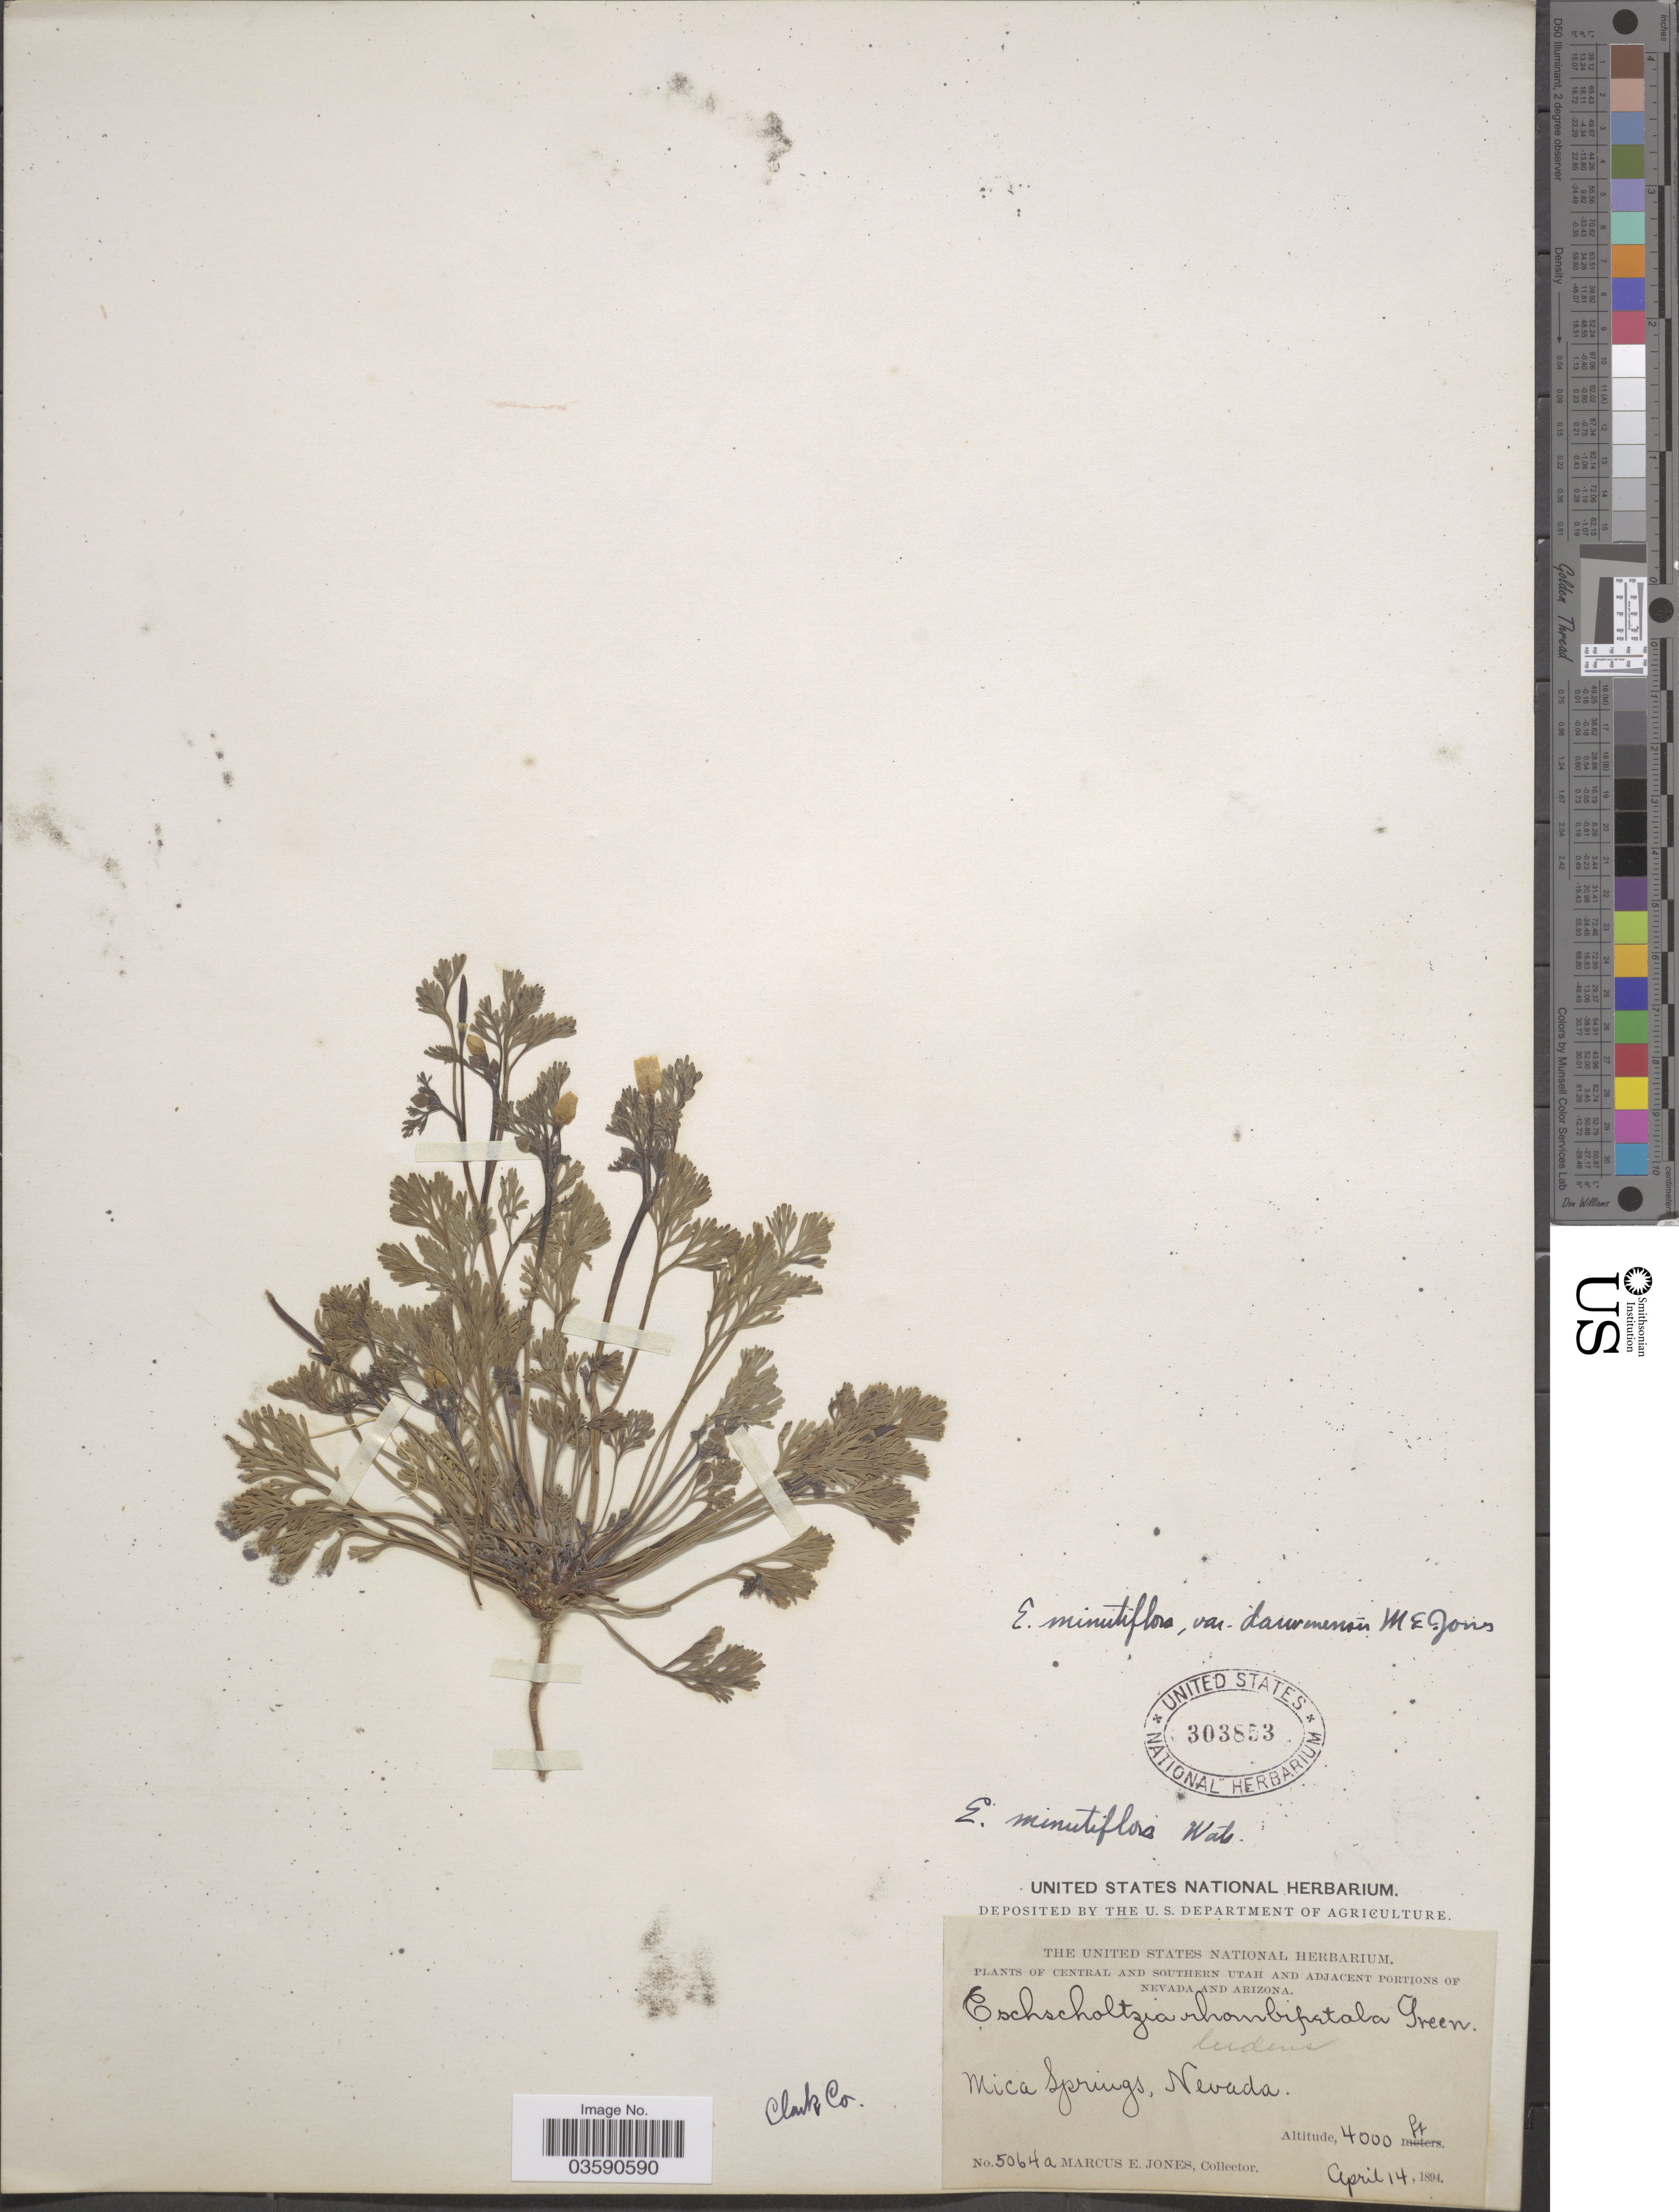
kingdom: Plantae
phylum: Tracheophyta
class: Magnoliopsida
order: Ranunculales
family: Papaveraceae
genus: Eschscholzia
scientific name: Eschscholzia minuscula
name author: Greene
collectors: M. E. Jones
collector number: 5064a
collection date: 1894-04-14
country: United States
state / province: Nevada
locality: Adjacent portions of Nevada. Mica Springs.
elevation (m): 1219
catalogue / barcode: US 303853